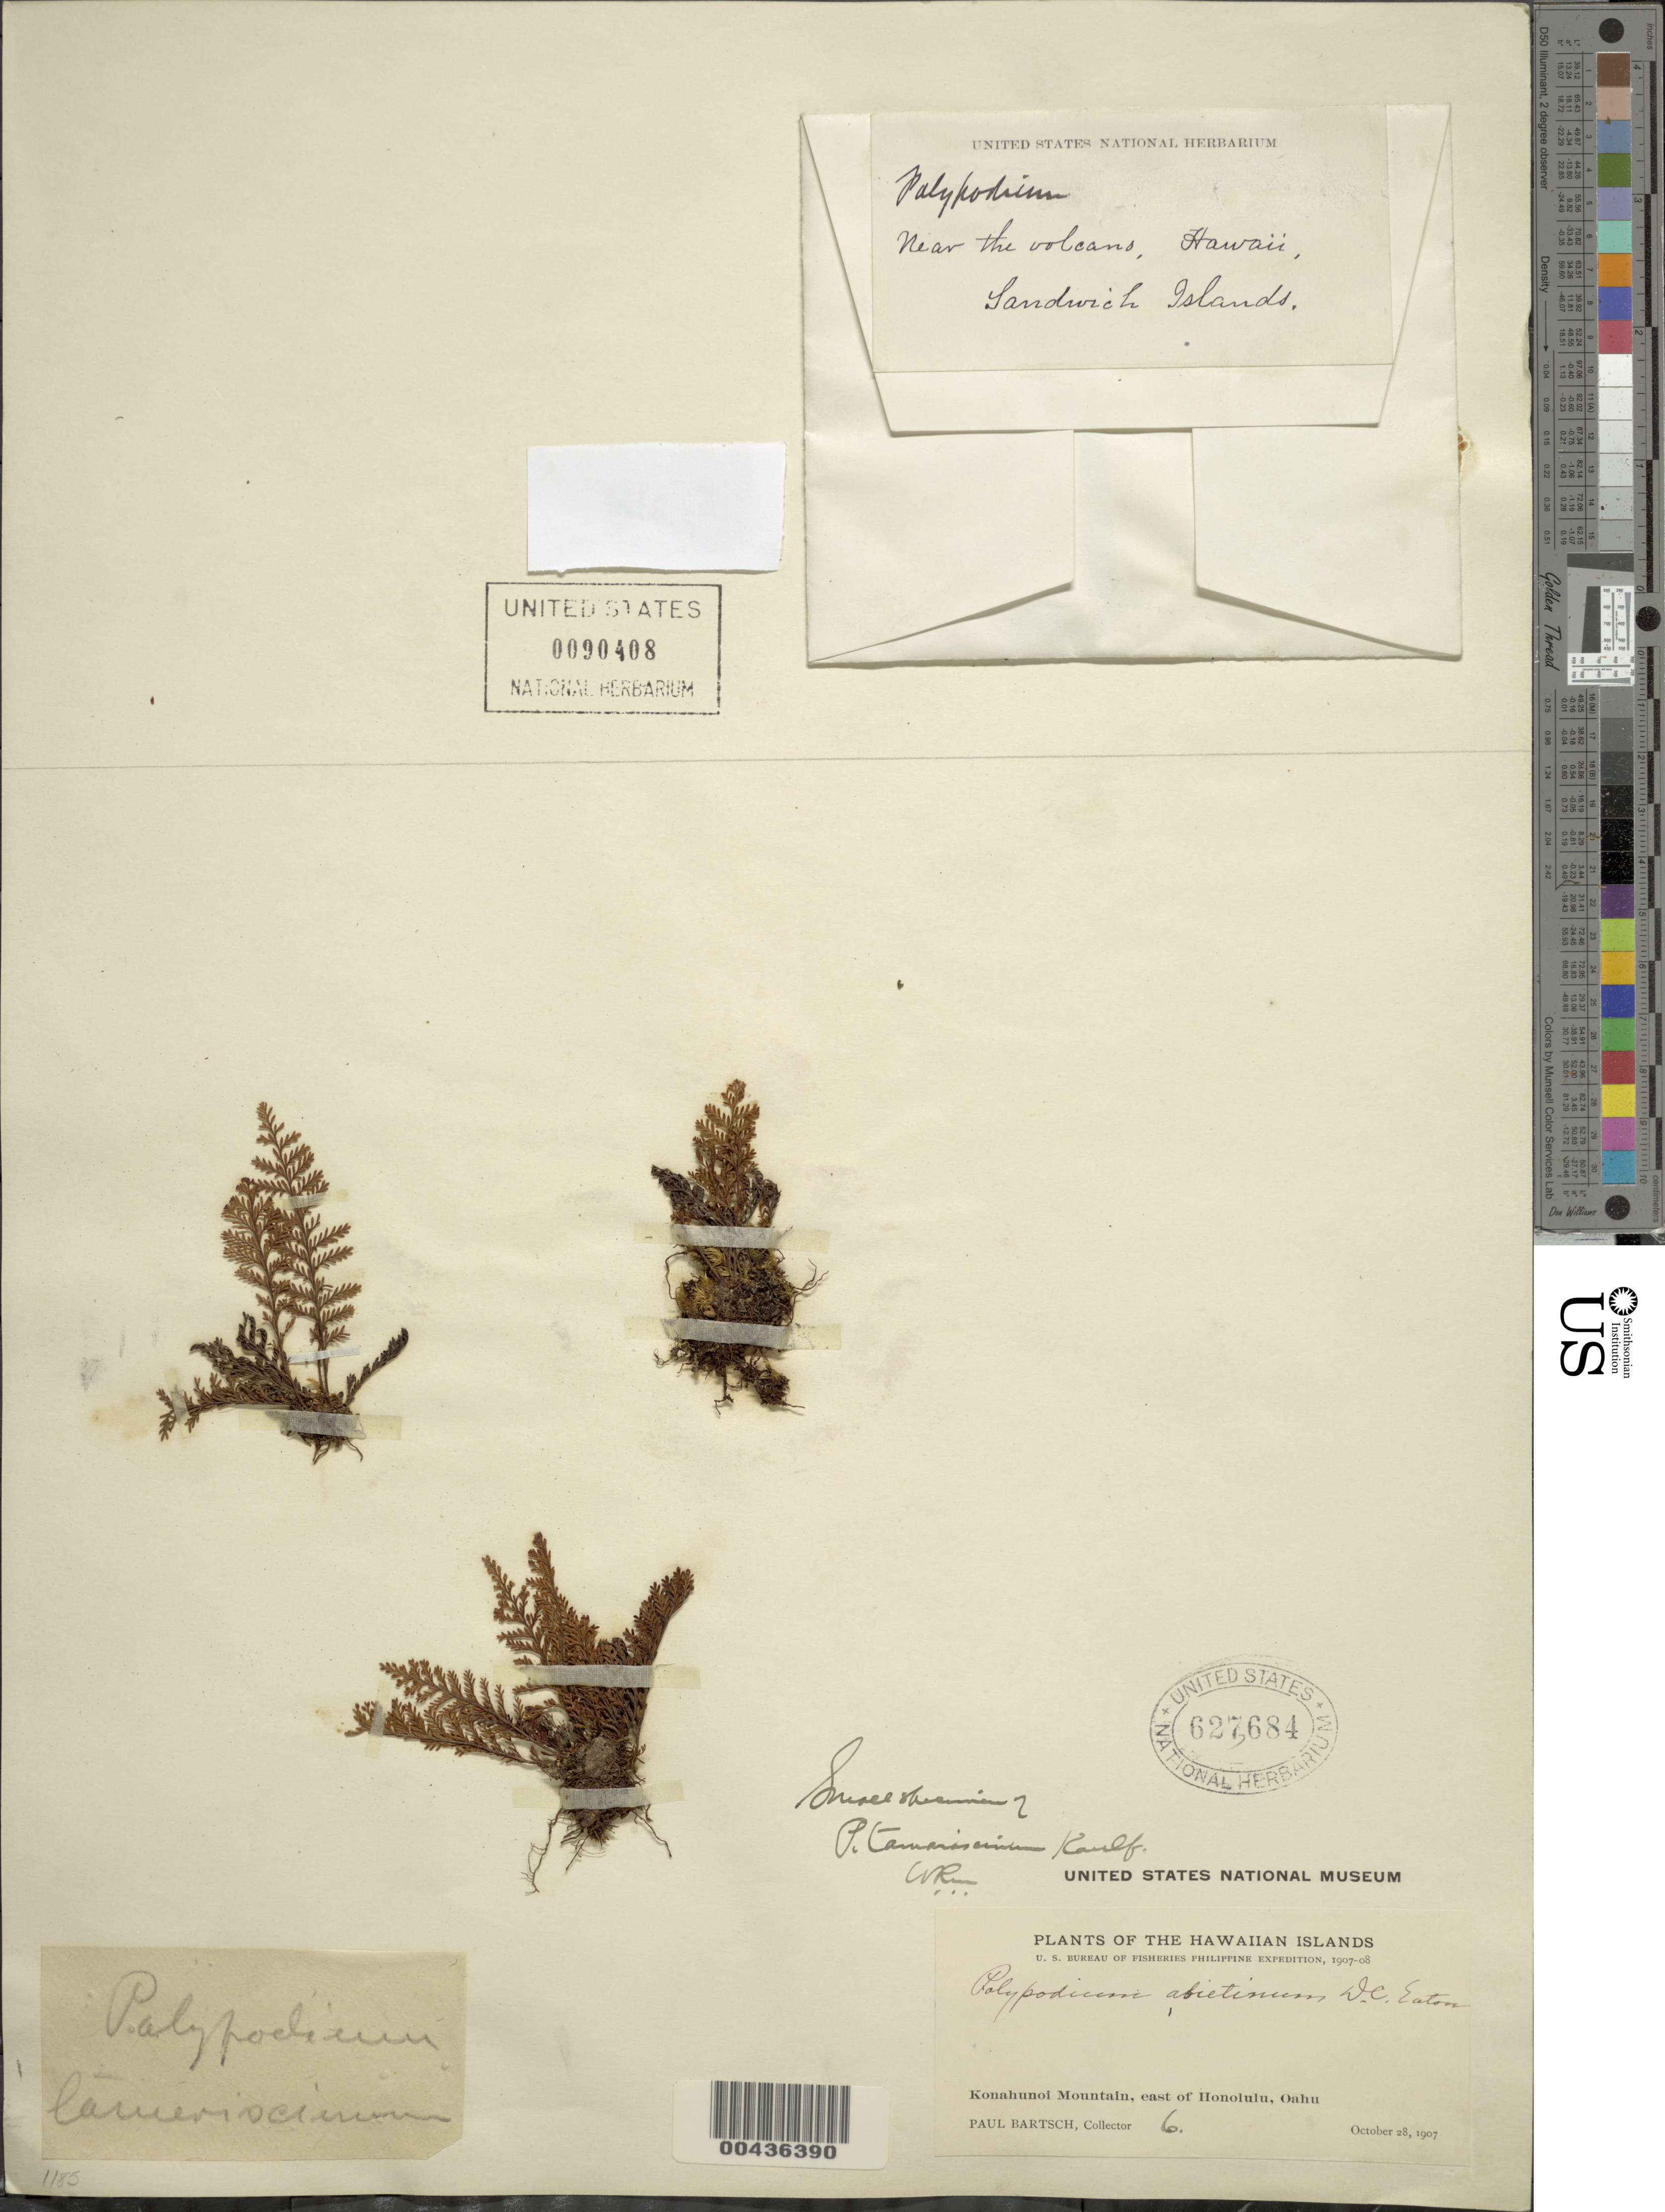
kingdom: Plantae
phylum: Tracheophyta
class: Polypodiopsida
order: Polypodiales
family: Polypodiaceae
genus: Adenophorus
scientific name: Adenophorus tamariscinus var. tamariscinus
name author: Hook. & Grev.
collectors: P. Bartsch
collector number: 6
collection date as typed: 28 Oct 1907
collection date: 1907-10-28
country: United States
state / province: Hawaii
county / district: Honolulu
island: Oahu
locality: Konahunoi Mountain, E of Honolulu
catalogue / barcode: US 627684